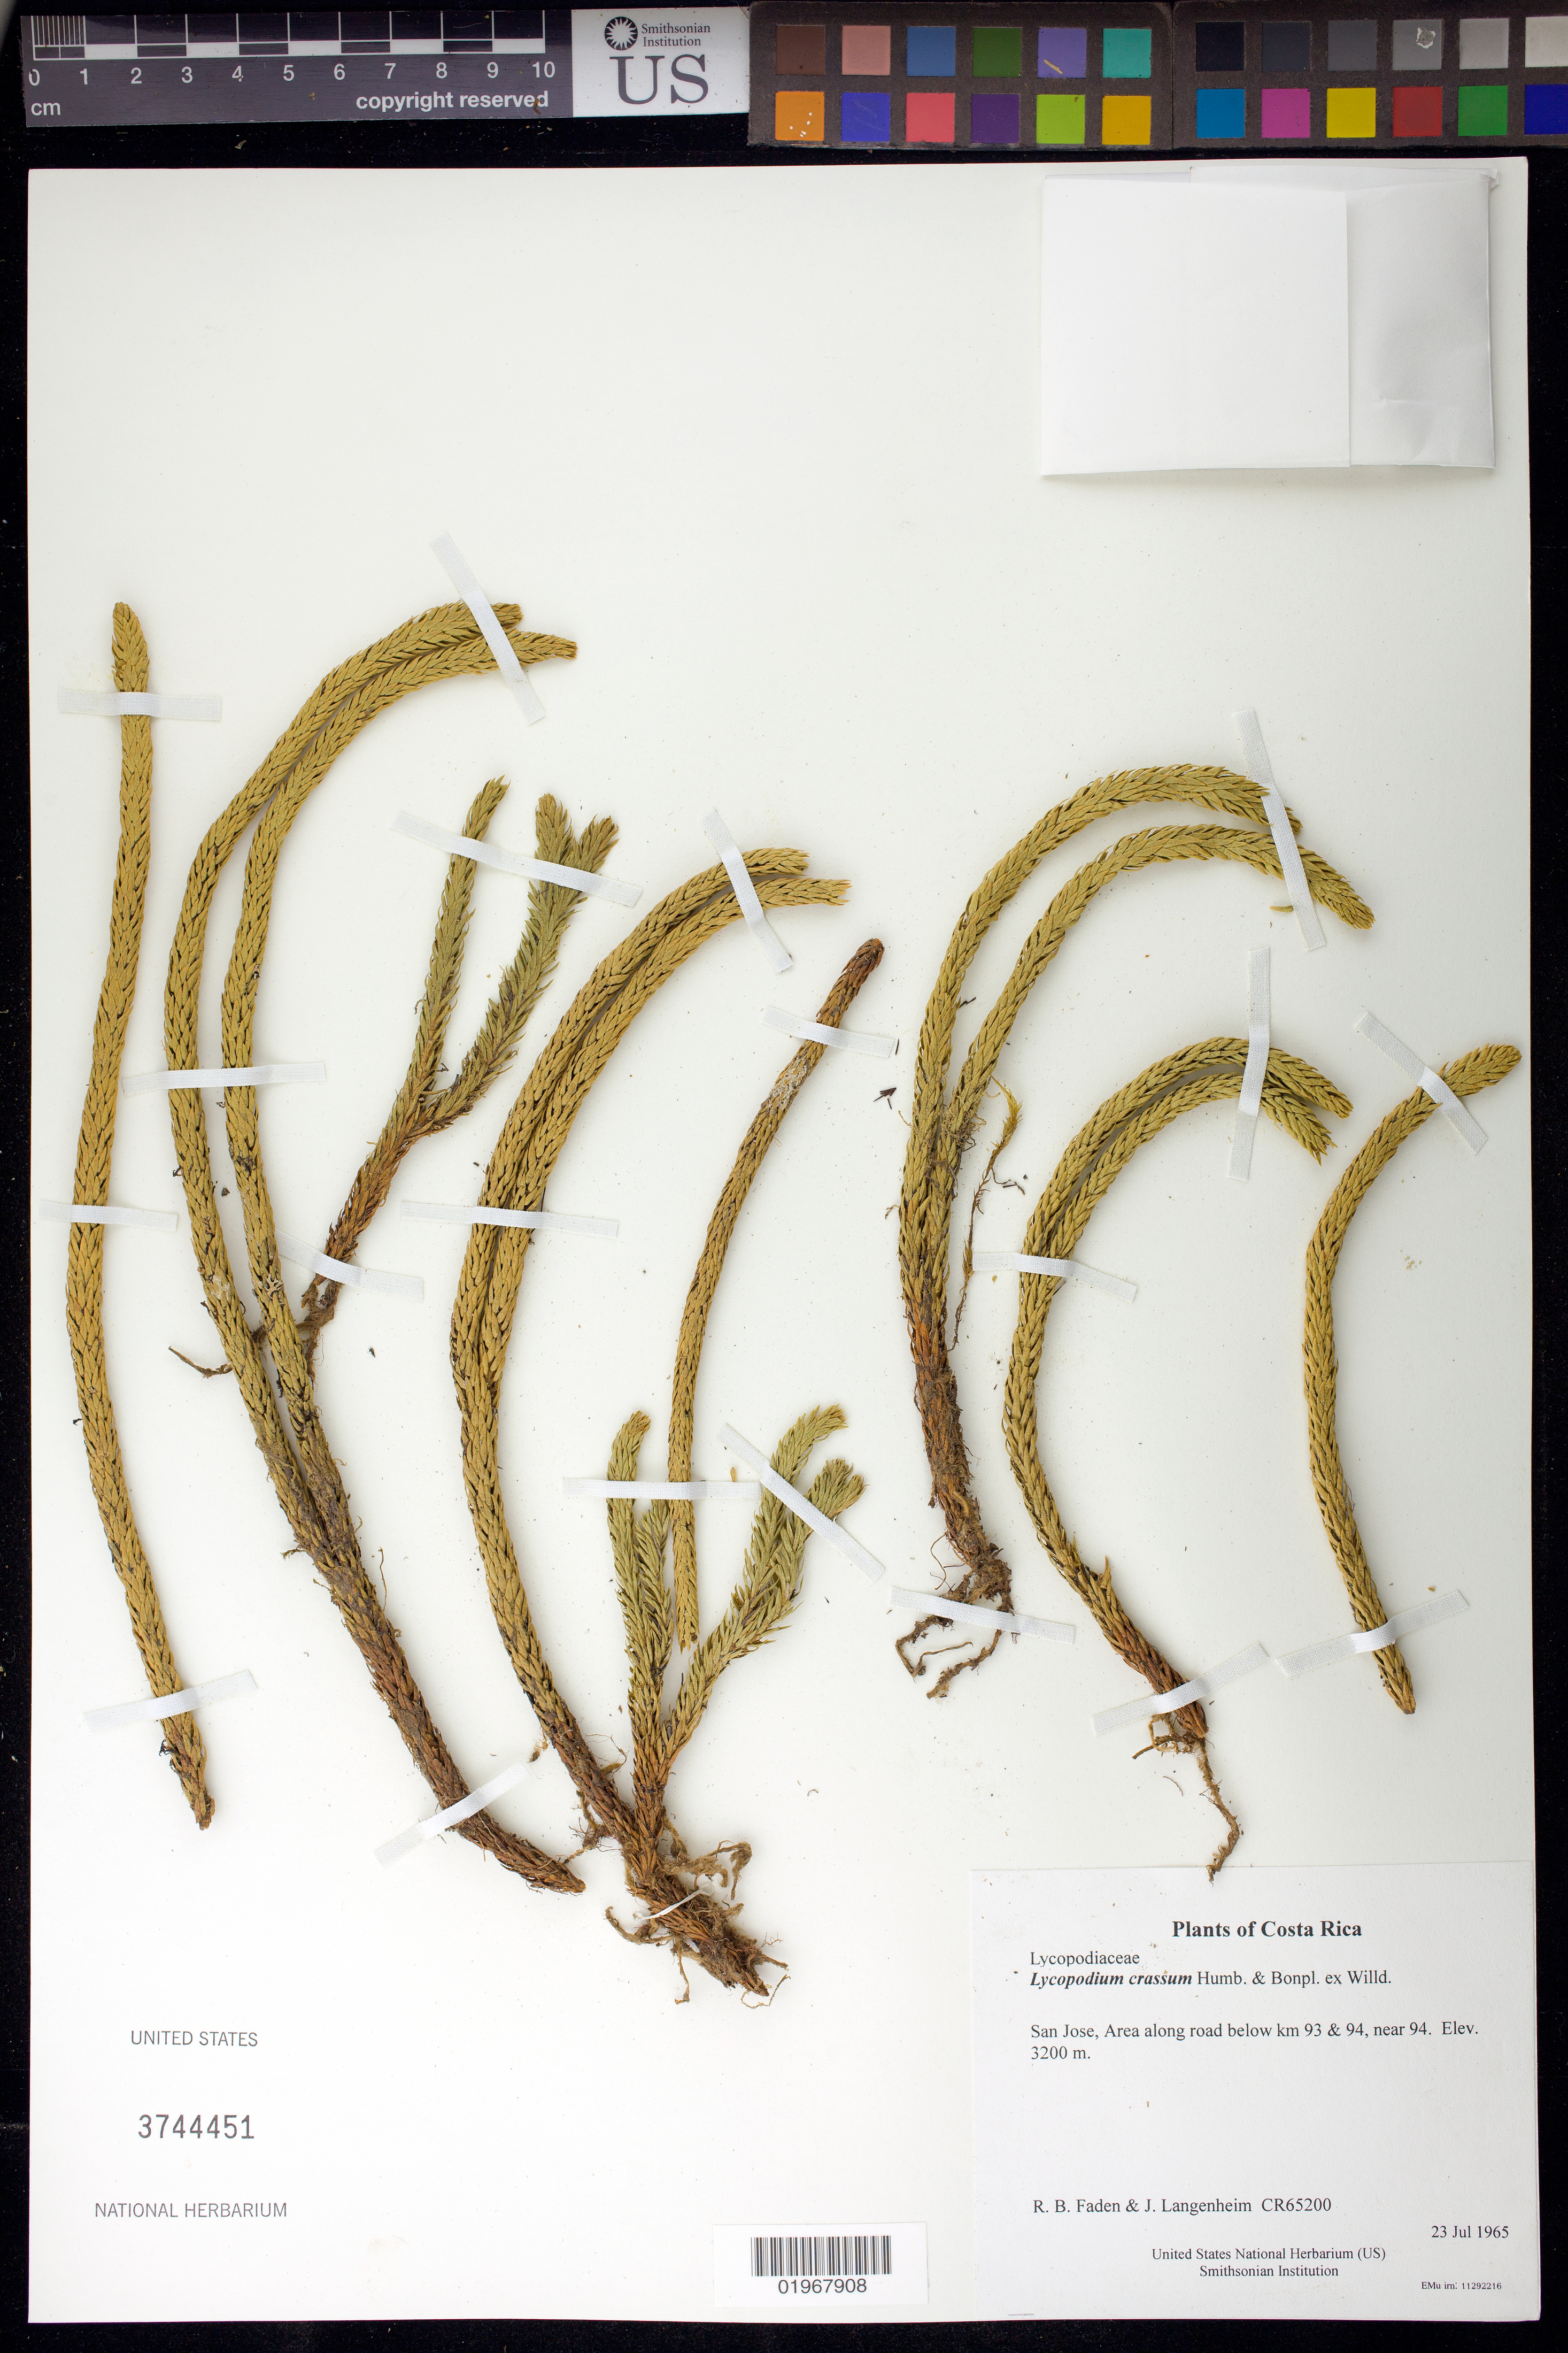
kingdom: Plantae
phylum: Tracheophyta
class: Lycopodiopsida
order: Lycopodiales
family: Lycopodiaceae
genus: Phlegmariurus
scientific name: Phlegmariurus crassus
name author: (Humb. & Bonpl. ex Willd.) B. Øllg.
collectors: R. B. Faden & J. Langenheim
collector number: CR65200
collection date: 1965-07-23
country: Costa Rica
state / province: San Jose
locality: Area along road below km 93 & 94, near 94.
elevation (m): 3200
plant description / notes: Field note book says L. erickssonii.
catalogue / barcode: US 3744451